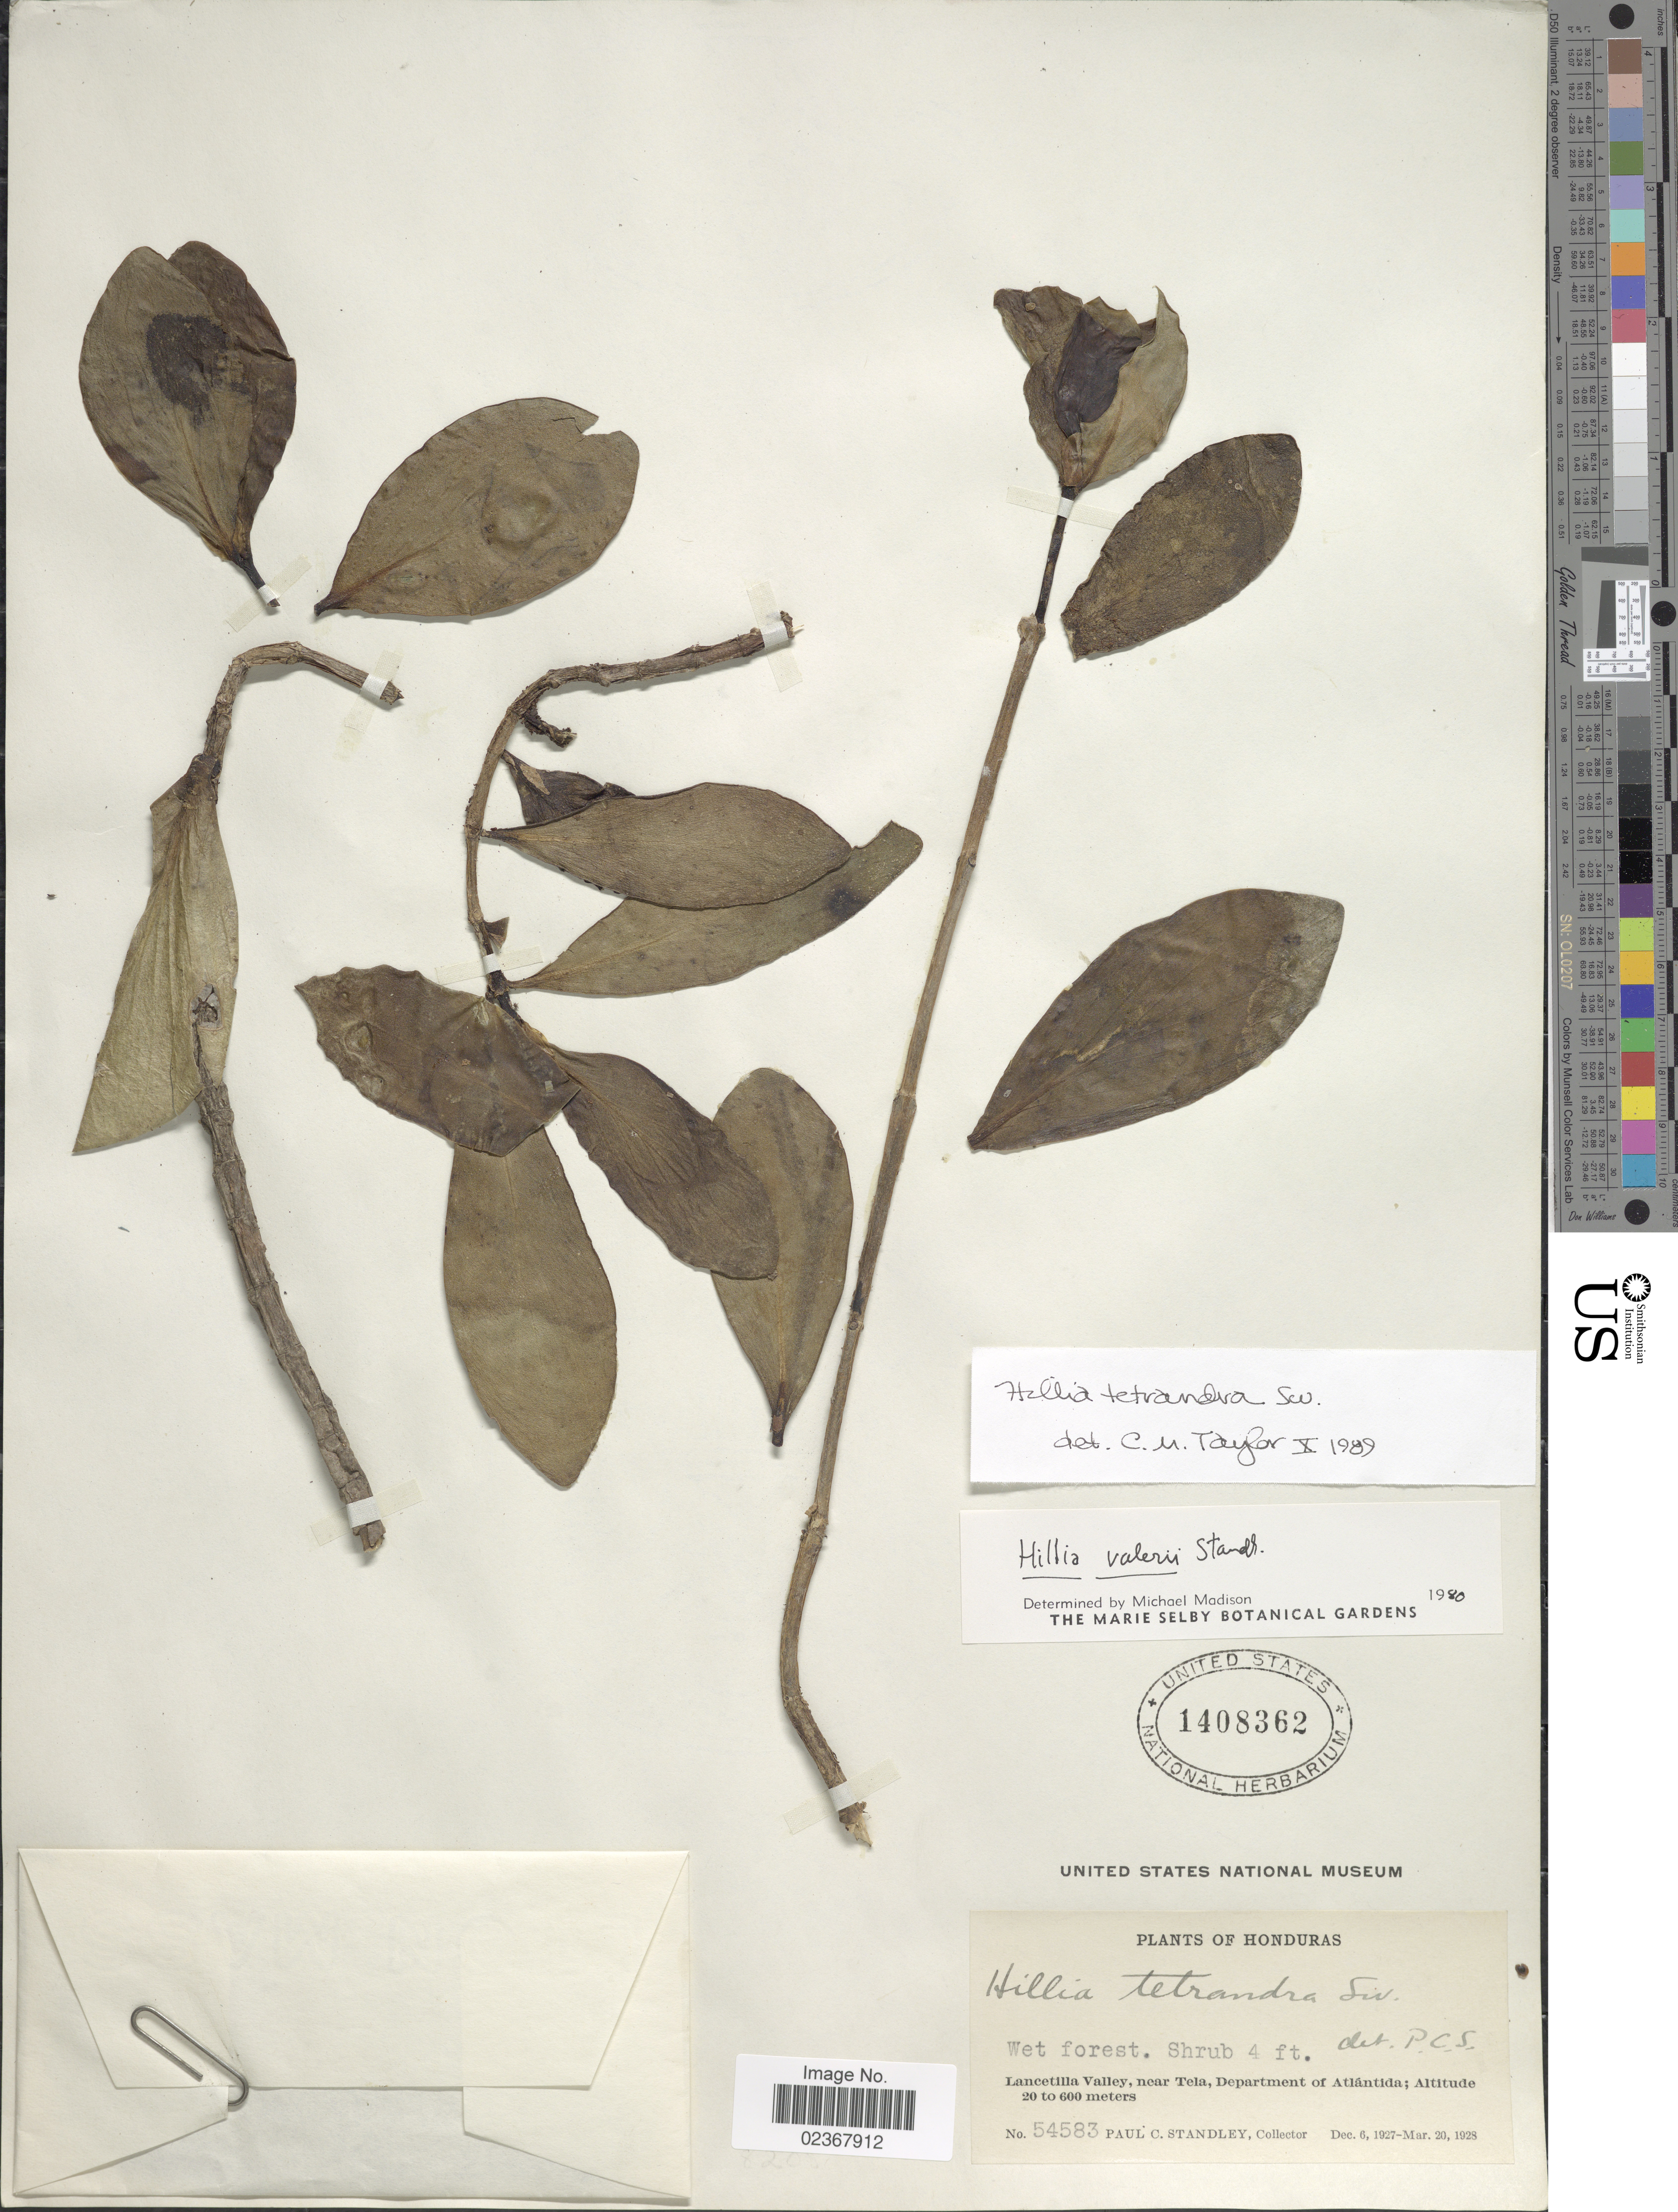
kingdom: Plantae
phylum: Tracheophyta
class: Magnoliopsida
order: Gentianales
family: Rubiaceae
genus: Hillia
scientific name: Hillia tetrandra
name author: Sw.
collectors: P. C. Standley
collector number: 54583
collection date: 1927-12-06/1928-03-20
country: Honduras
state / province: Atlántida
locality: Lancetilla Valley, near Tela, Department of Atlantida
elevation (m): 20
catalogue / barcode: US 1408362